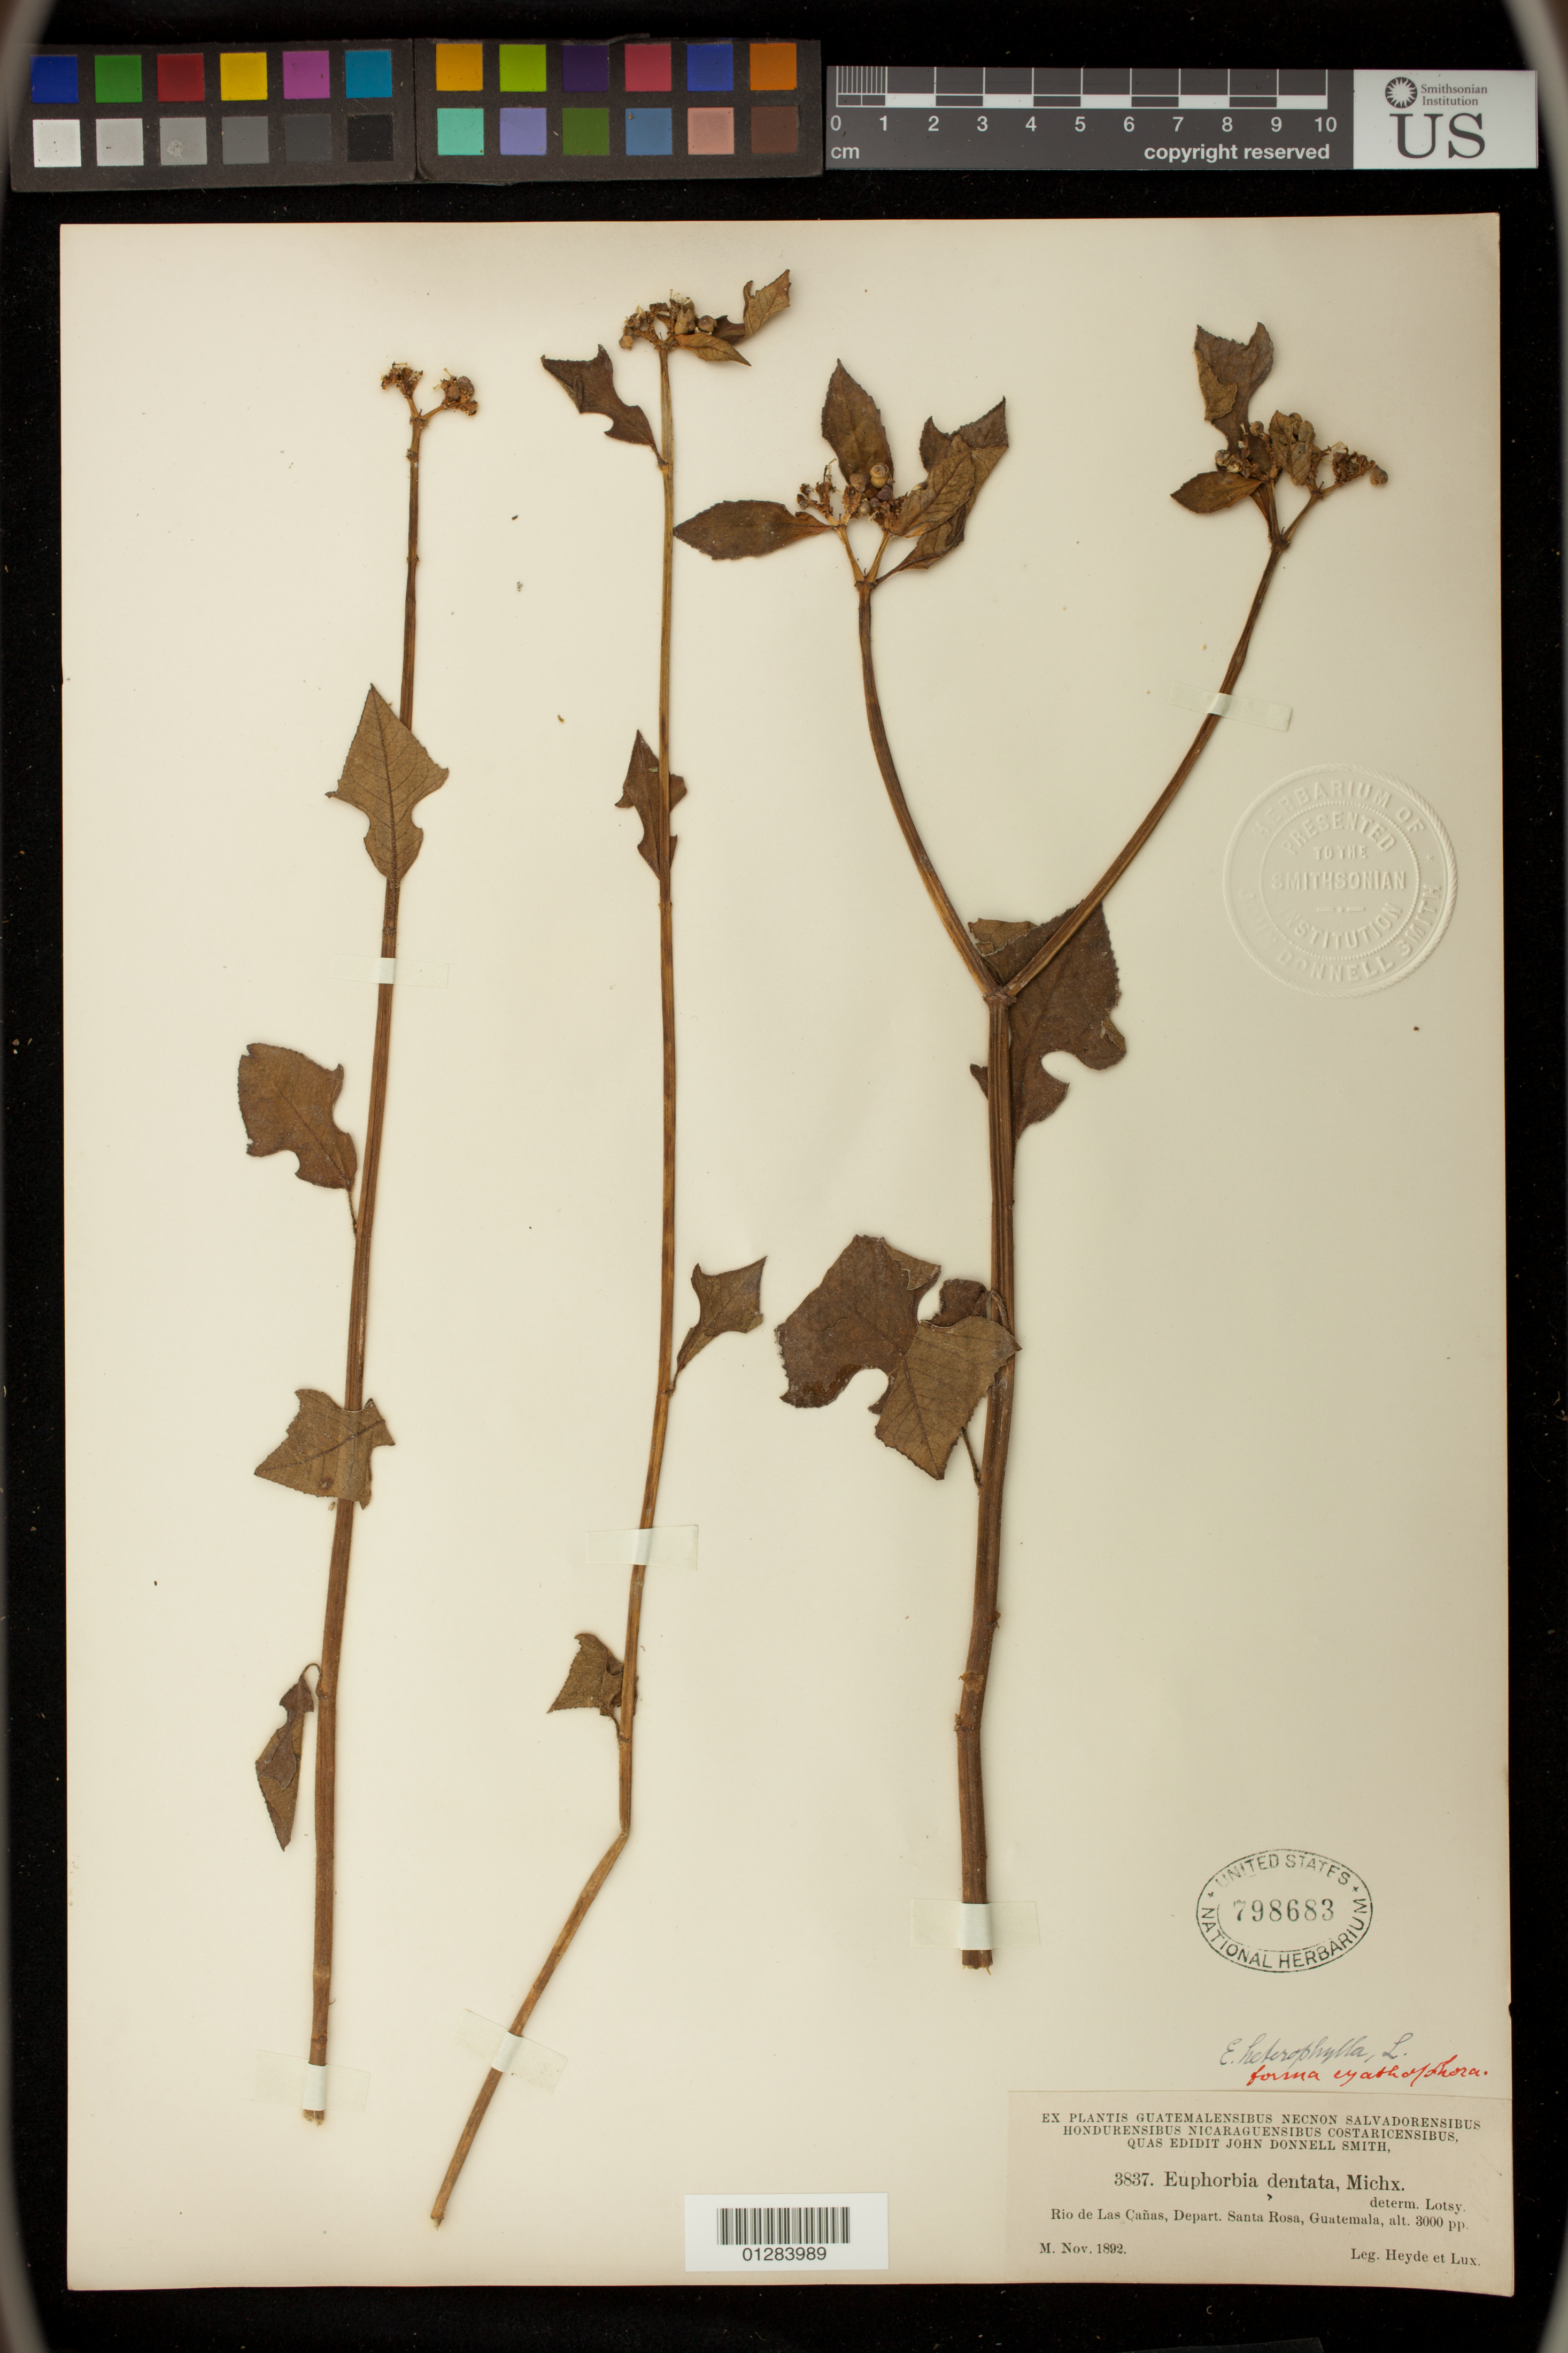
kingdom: Plantae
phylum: Tracheophyta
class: Magnoliopsida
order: Malpighiales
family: Euphorbiaceae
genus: Euphorbia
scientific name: Euphorbia heterophylla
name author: L.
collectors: H. Lux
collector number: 3837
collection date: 1892-11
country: Guatemala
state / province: Santa Rosa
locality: Rio de Las Canas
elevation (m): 914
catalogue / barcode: US 798683